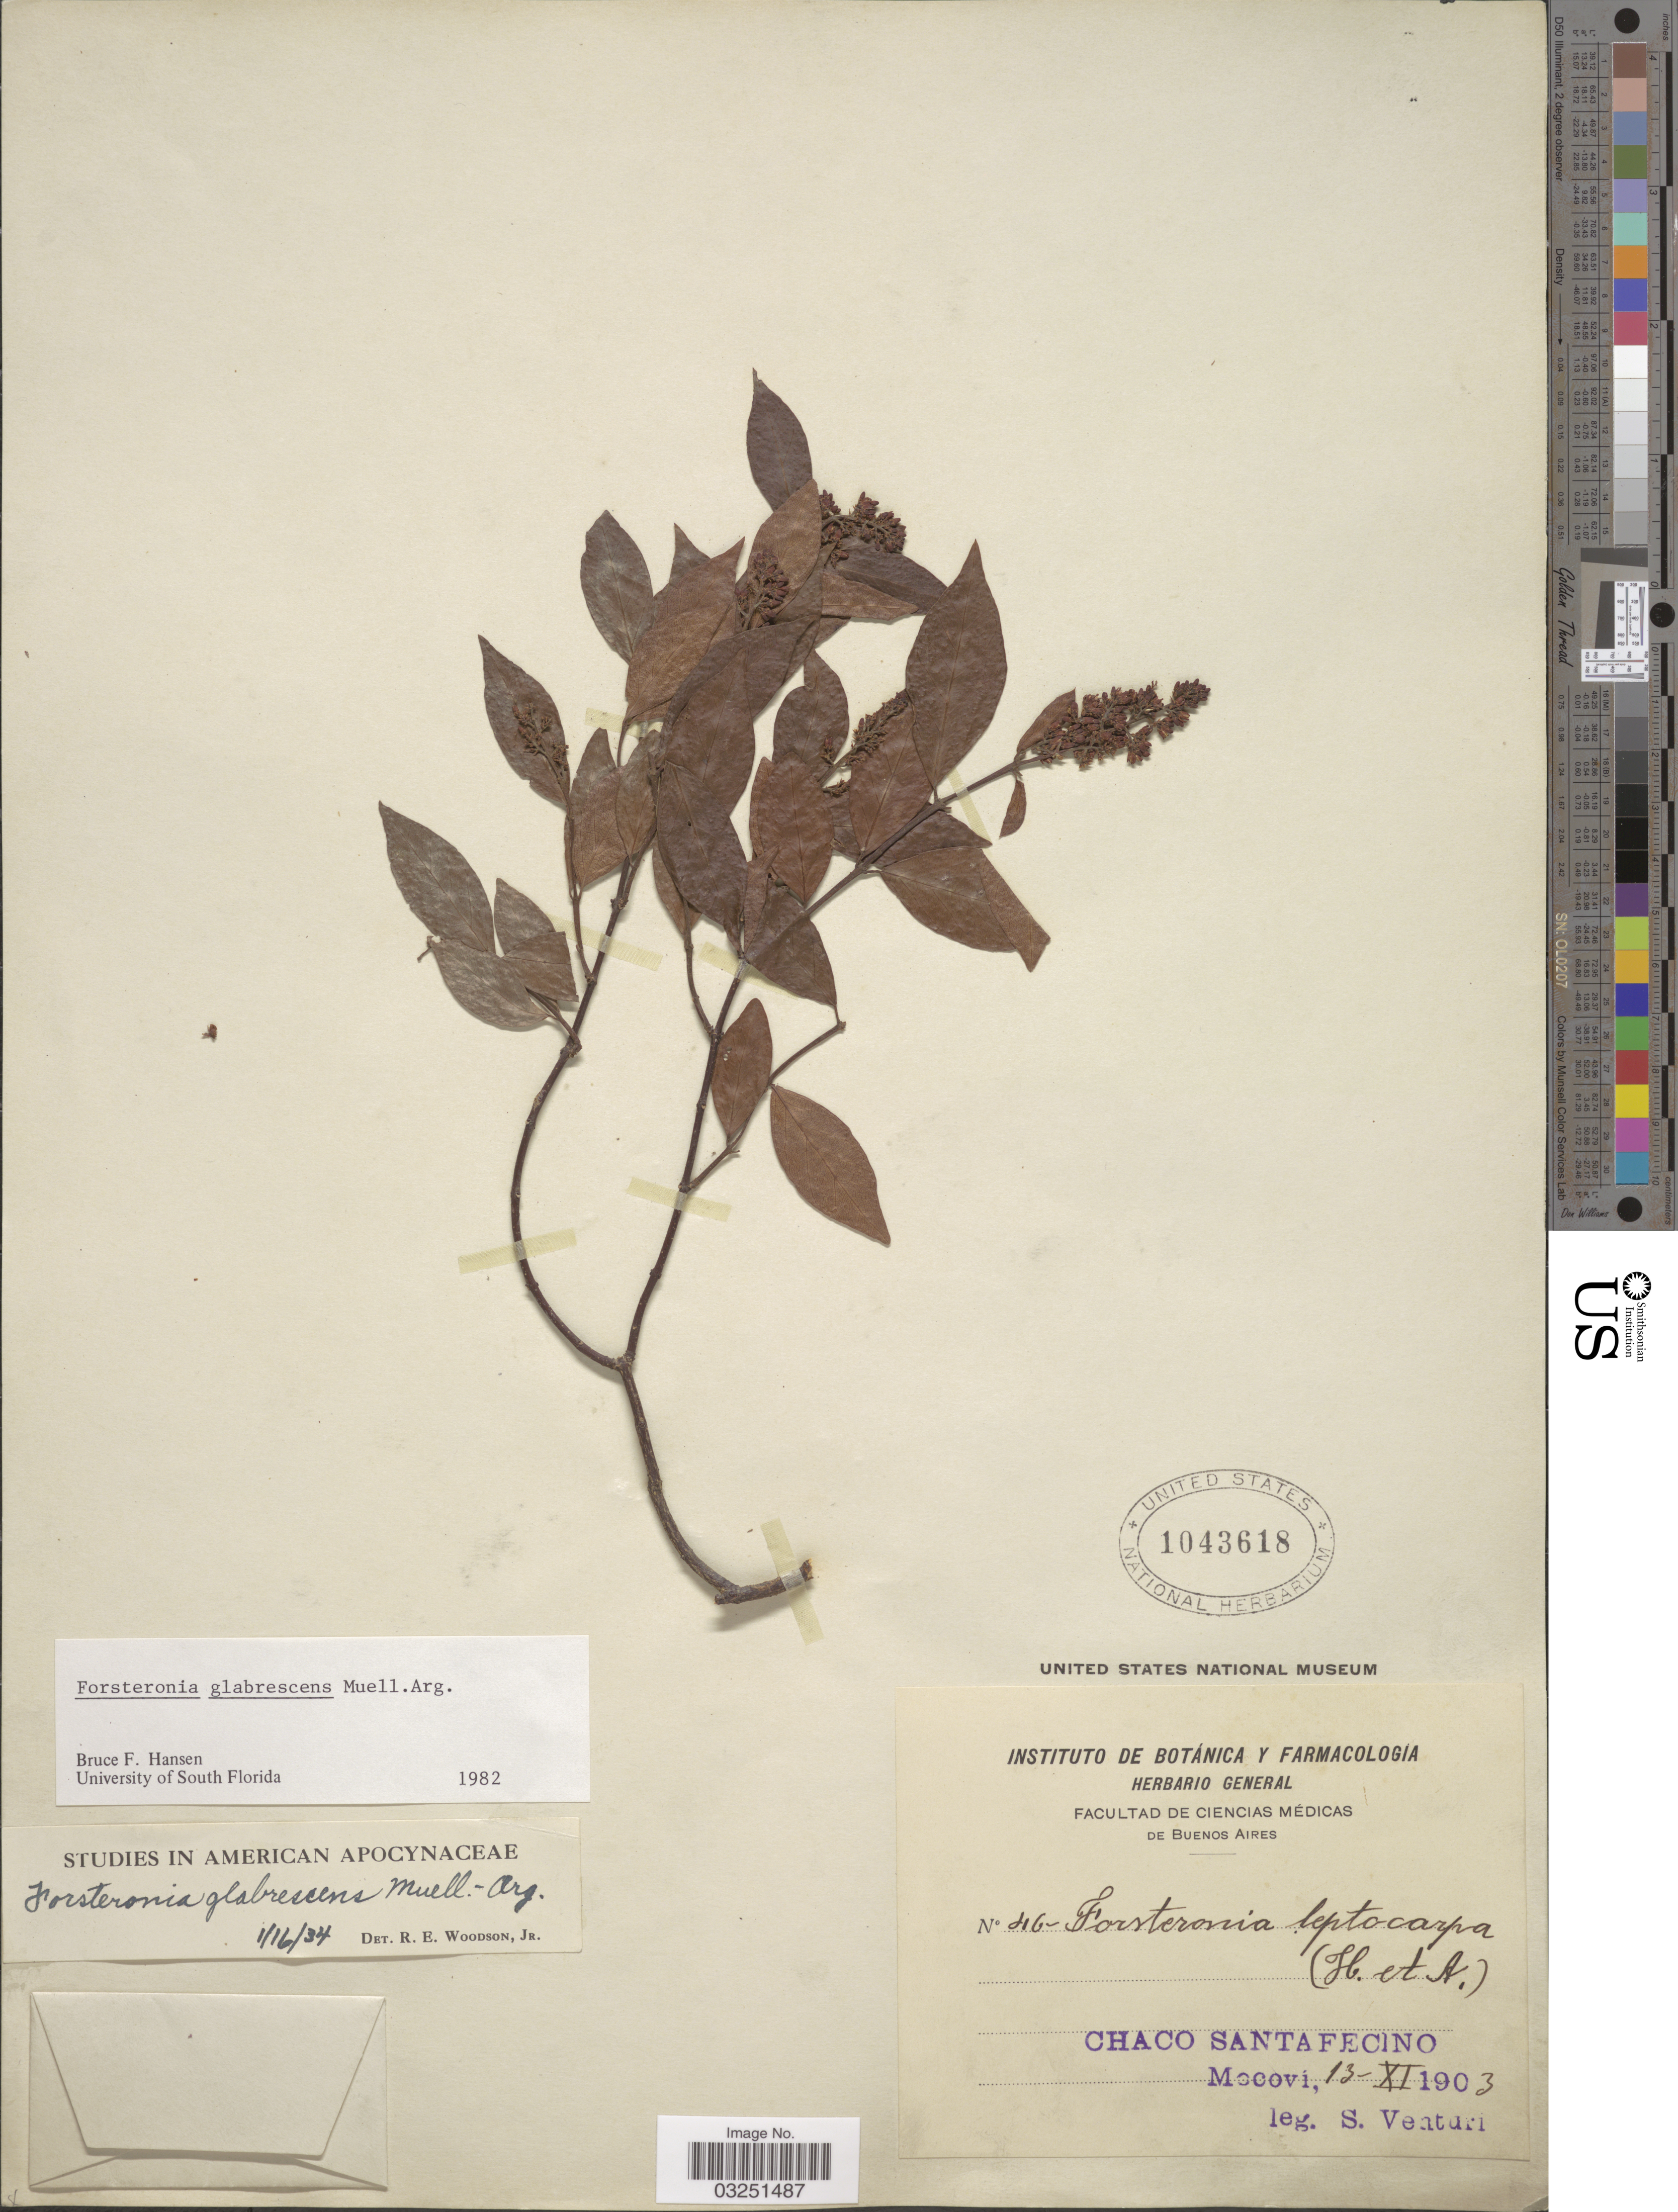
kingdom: Plantae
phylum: Tracheophyta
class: Magnoliopsida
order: Gentianales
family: Apocynaceae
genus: Forsteronia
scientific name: Forsteronia glabrescens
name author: Müll. Arg.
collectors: S. Venturi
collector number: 46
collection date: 1903-11-13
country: Argentina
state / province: Chaco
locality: Chaco. Santa Fecino. Mocovi.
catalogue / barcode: US 1043618